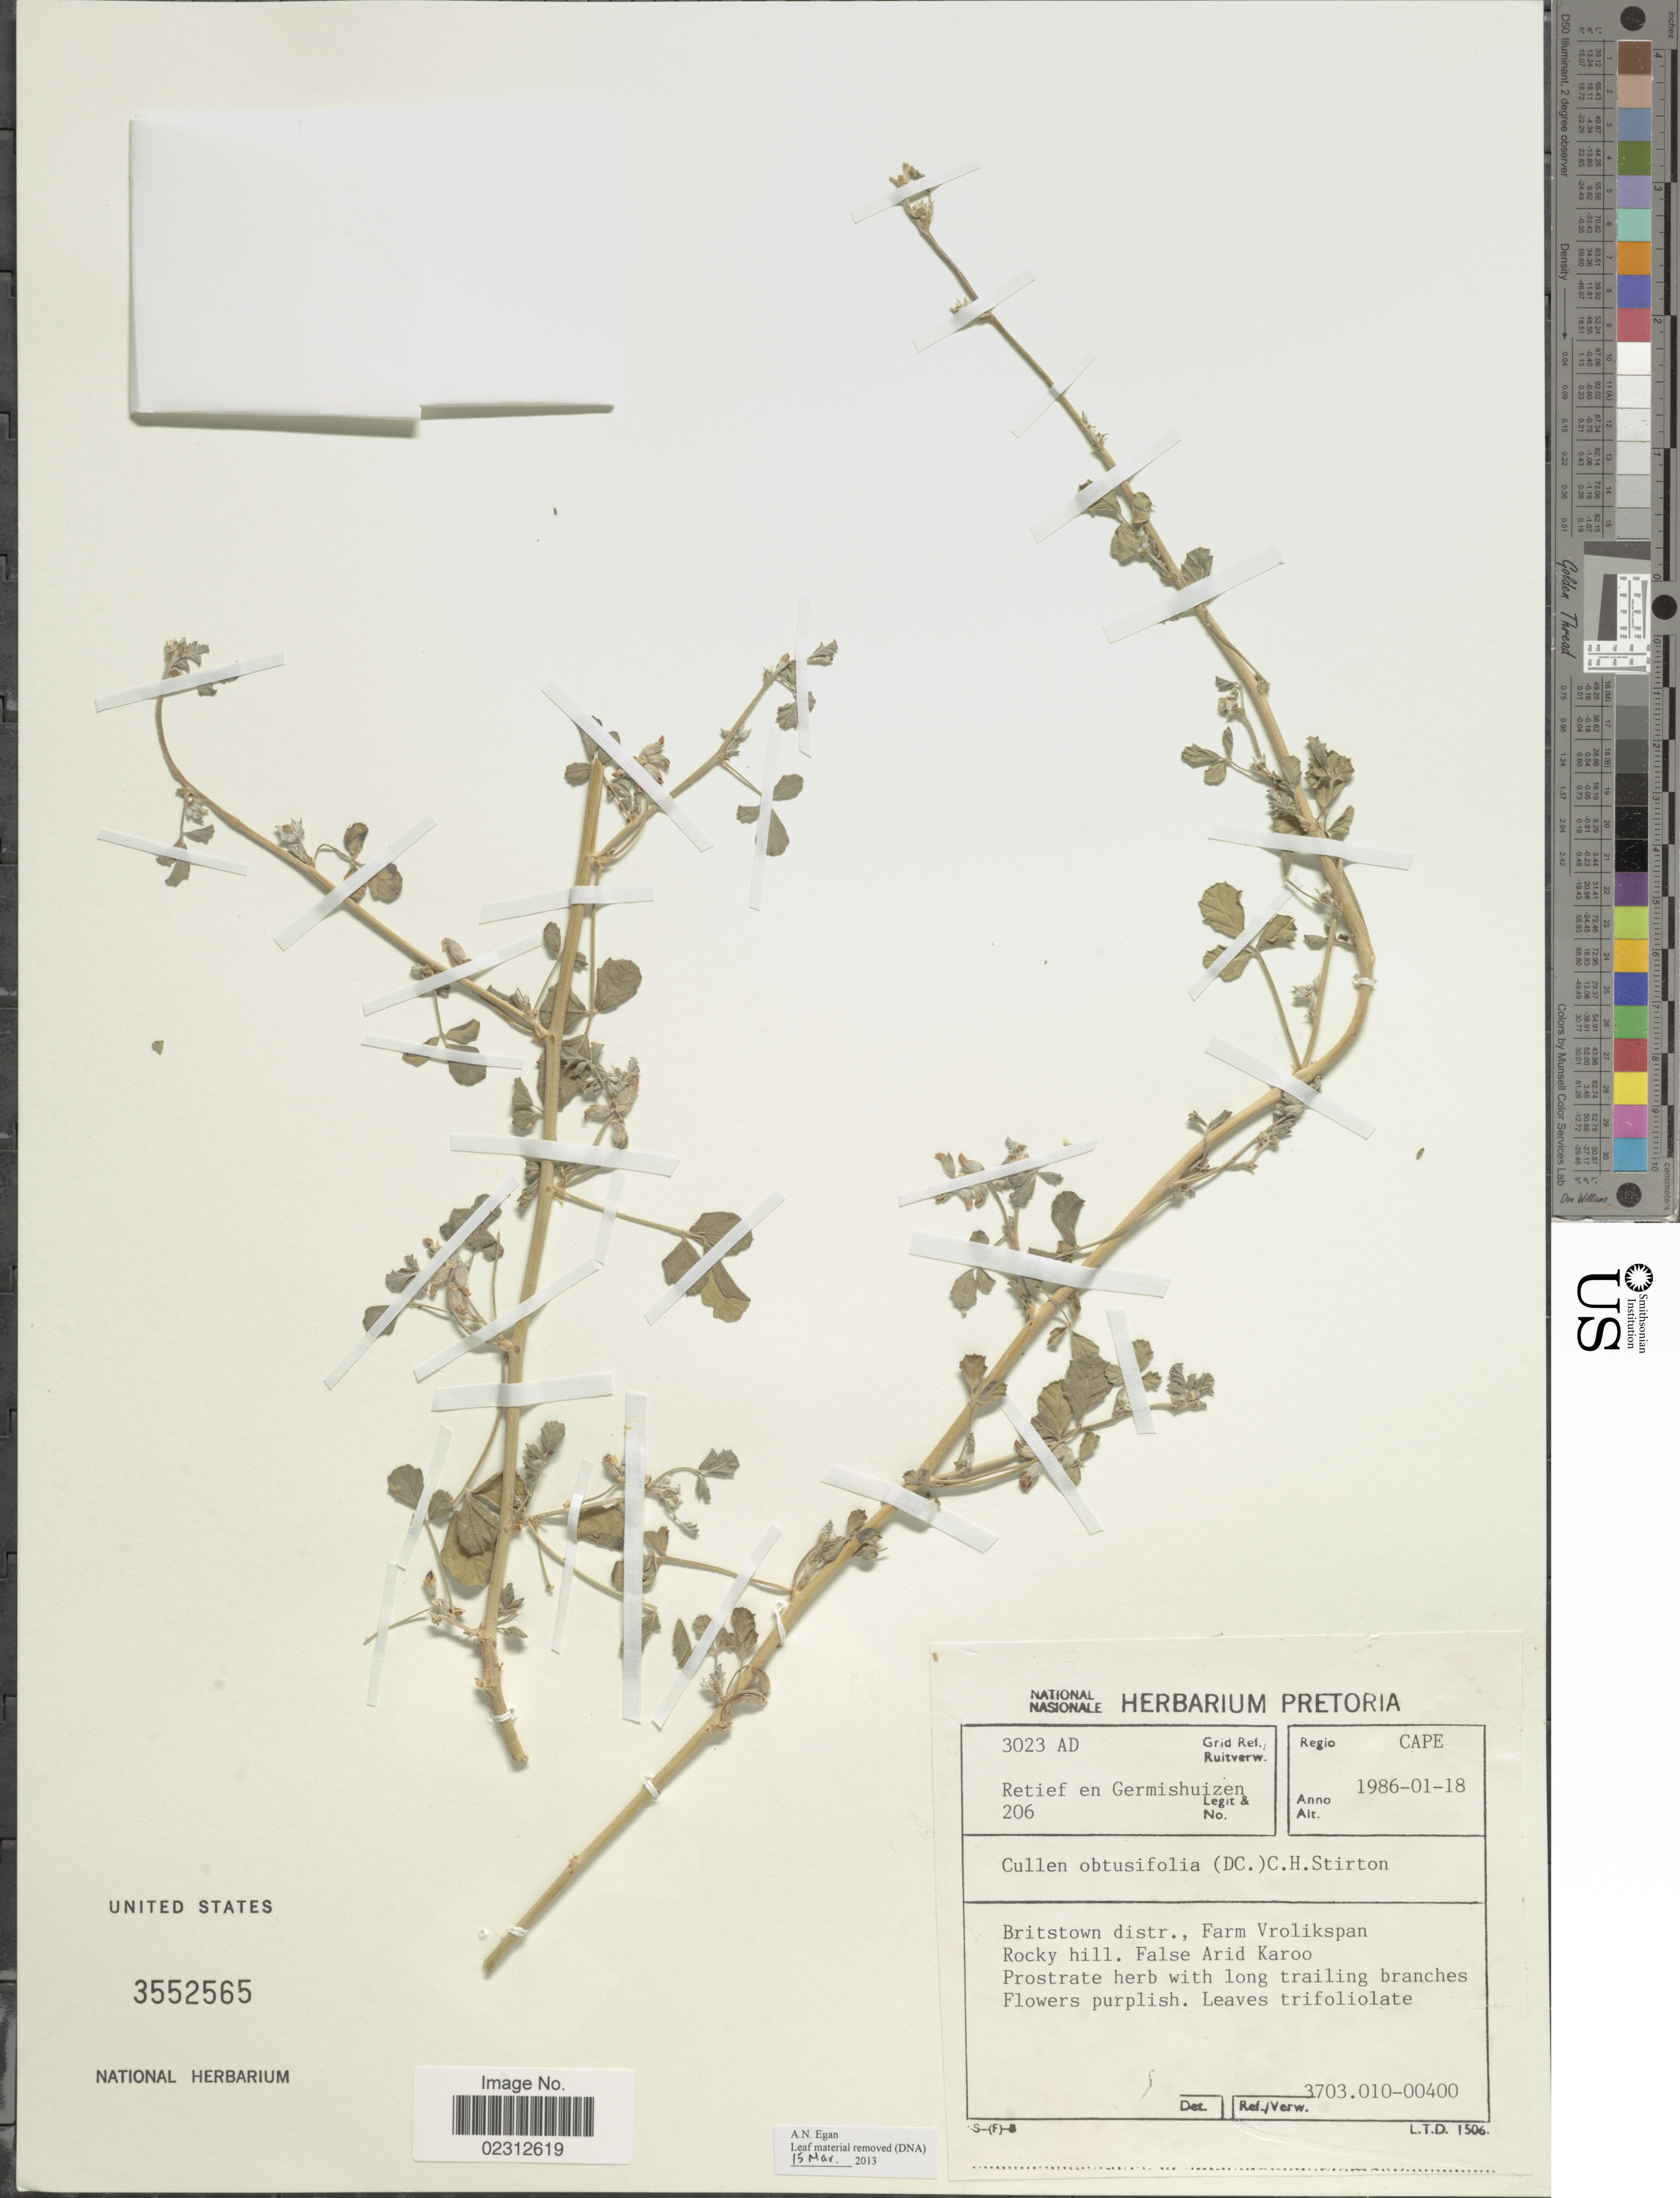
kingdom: Plantae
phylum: Tracheophyta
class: Magnoliopsida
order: Fabales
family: Fabaceae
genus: Cullen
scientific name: Cullen obtusifolia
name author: (DC.) C.H. Stirt.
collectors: -. Retief & G. Germishuizen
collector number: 206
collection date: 1986-01-18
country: South Africa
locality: Cape, Britstown distr., Farm Vrolikspan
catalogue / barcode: US 3552565